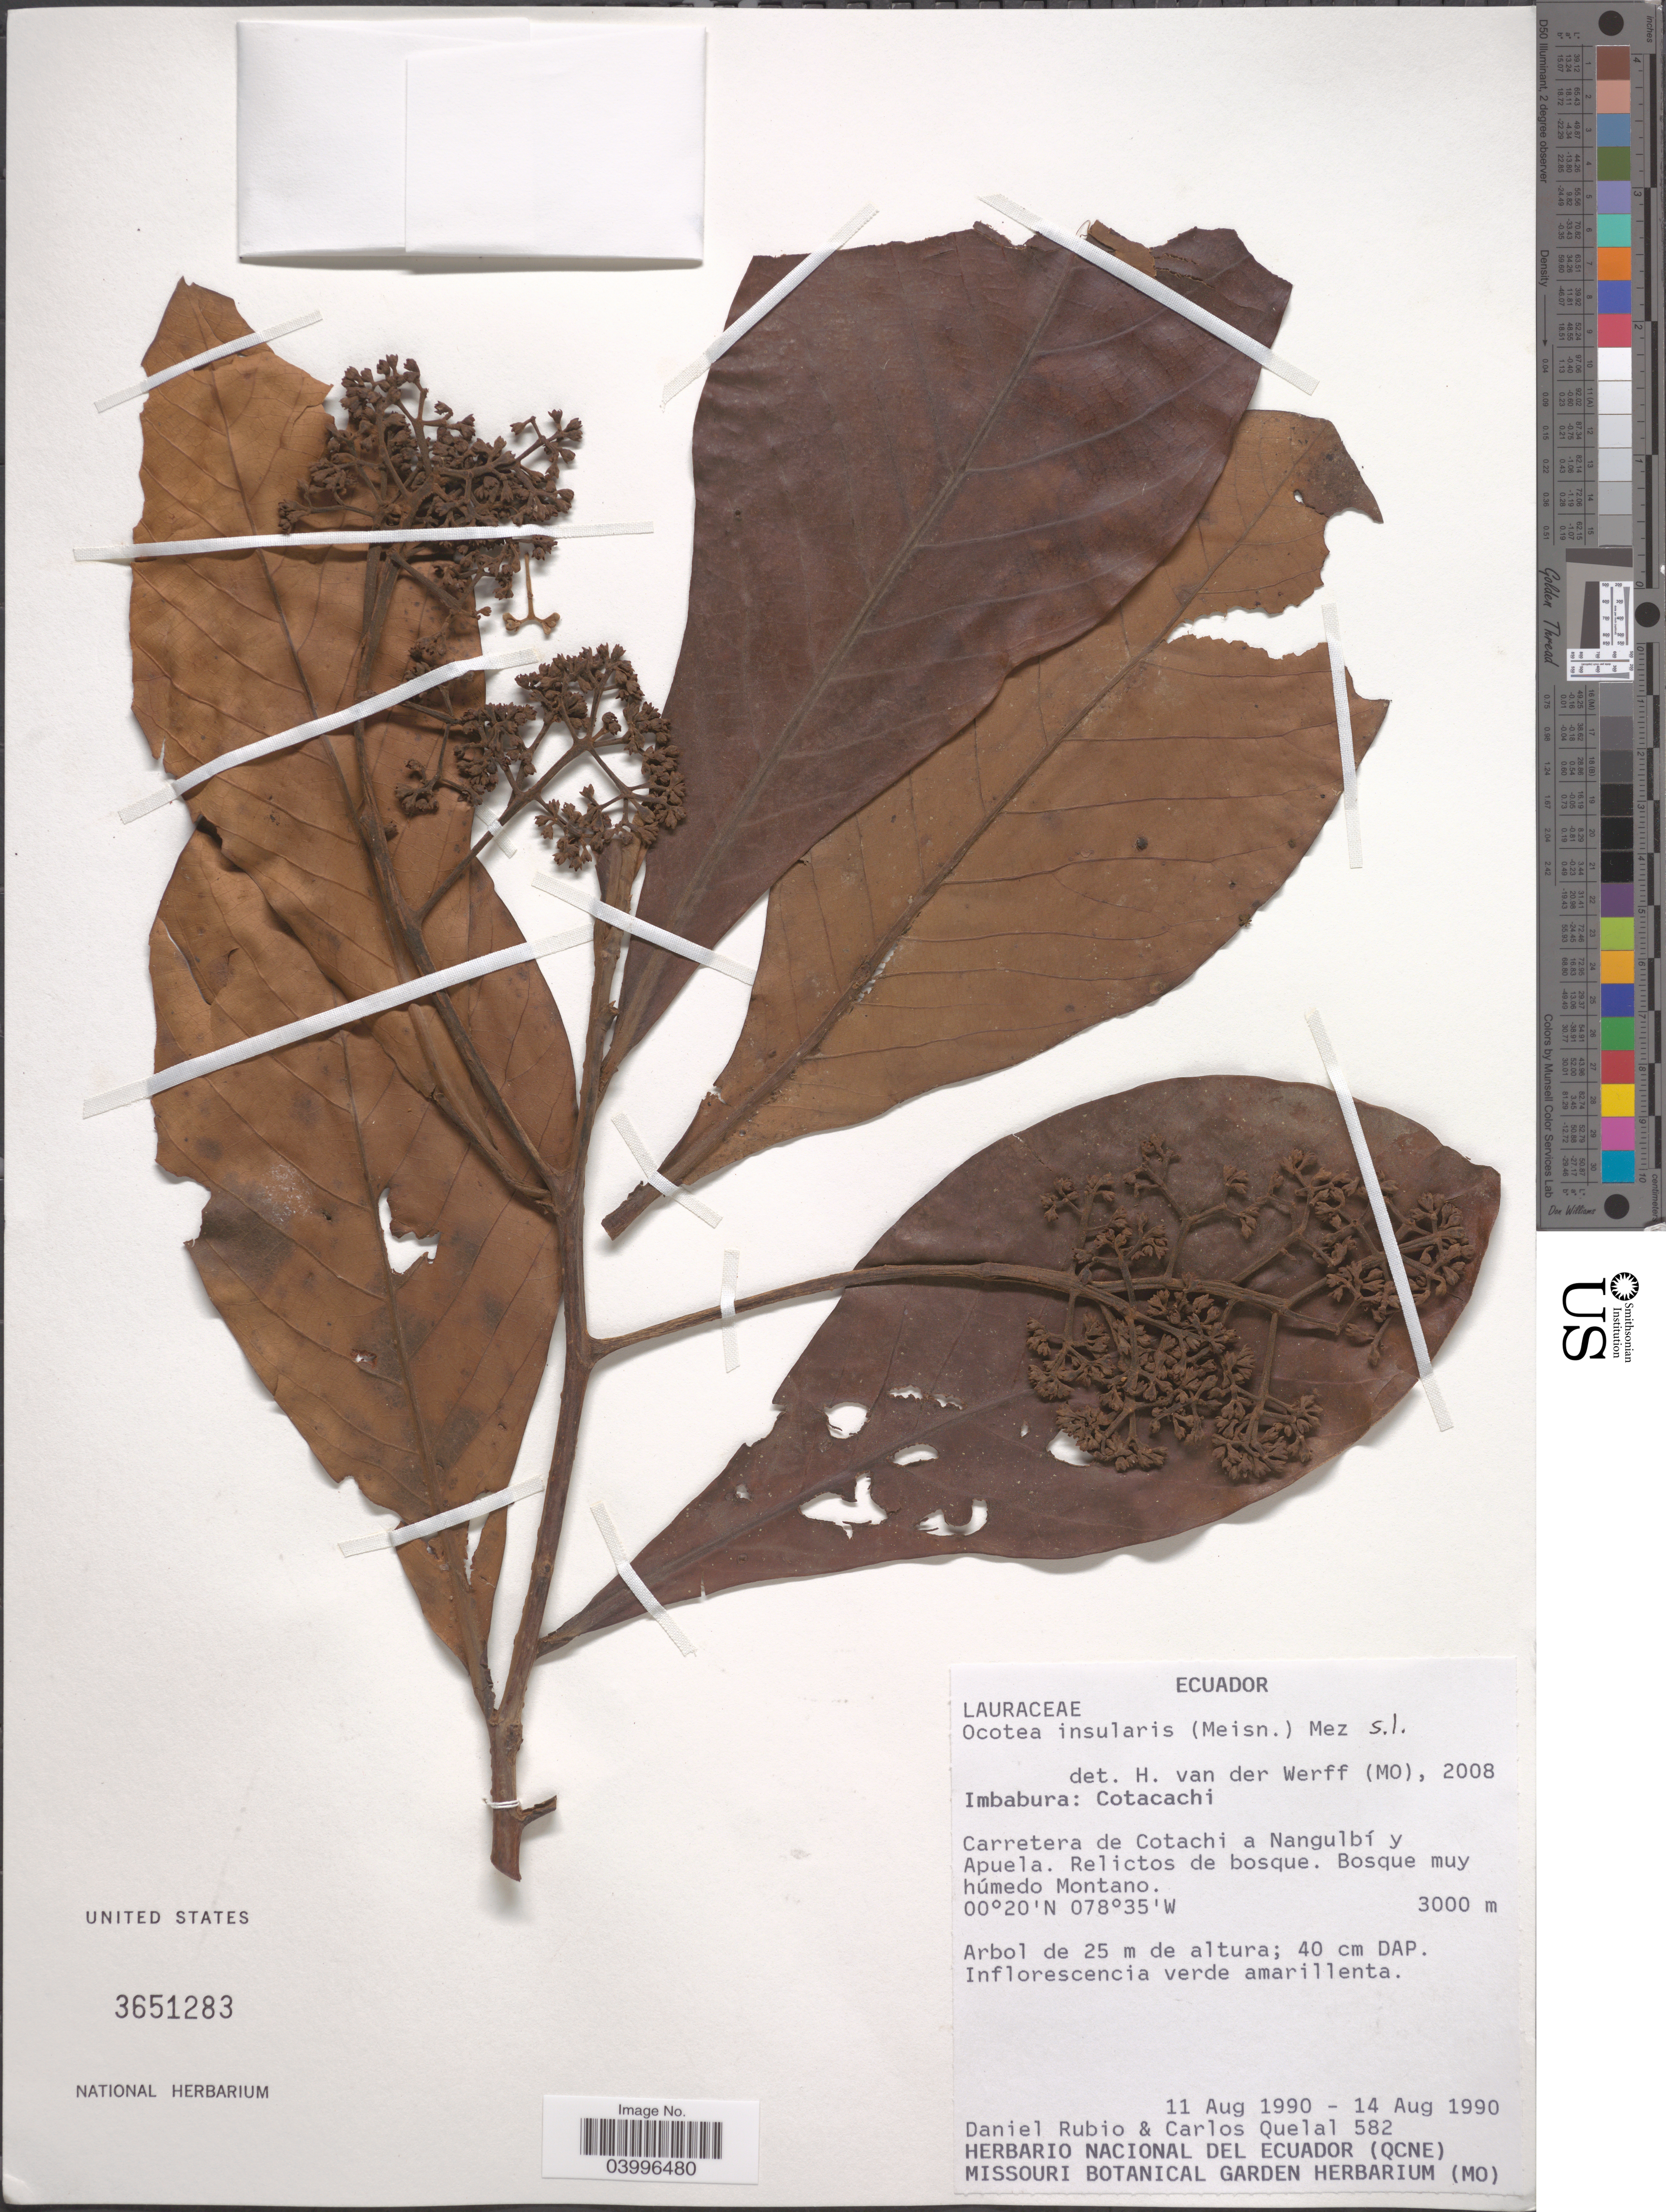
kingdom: Plantae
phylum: Tracheophyta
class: Magnoliopsida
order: Laurales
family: Lauraceae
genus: Ocotea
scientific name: Ocotea insularis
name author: (Meisn.) Mez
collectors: D. Rubio & C. Quelal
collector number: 582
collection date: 1990-08-11/1990-08-14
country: Ecuador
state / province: Imbabura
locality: Cotacachi. Carretera de Cotachi a Nangulbí y Apuela.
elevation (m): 3000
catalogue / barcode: US 3651283